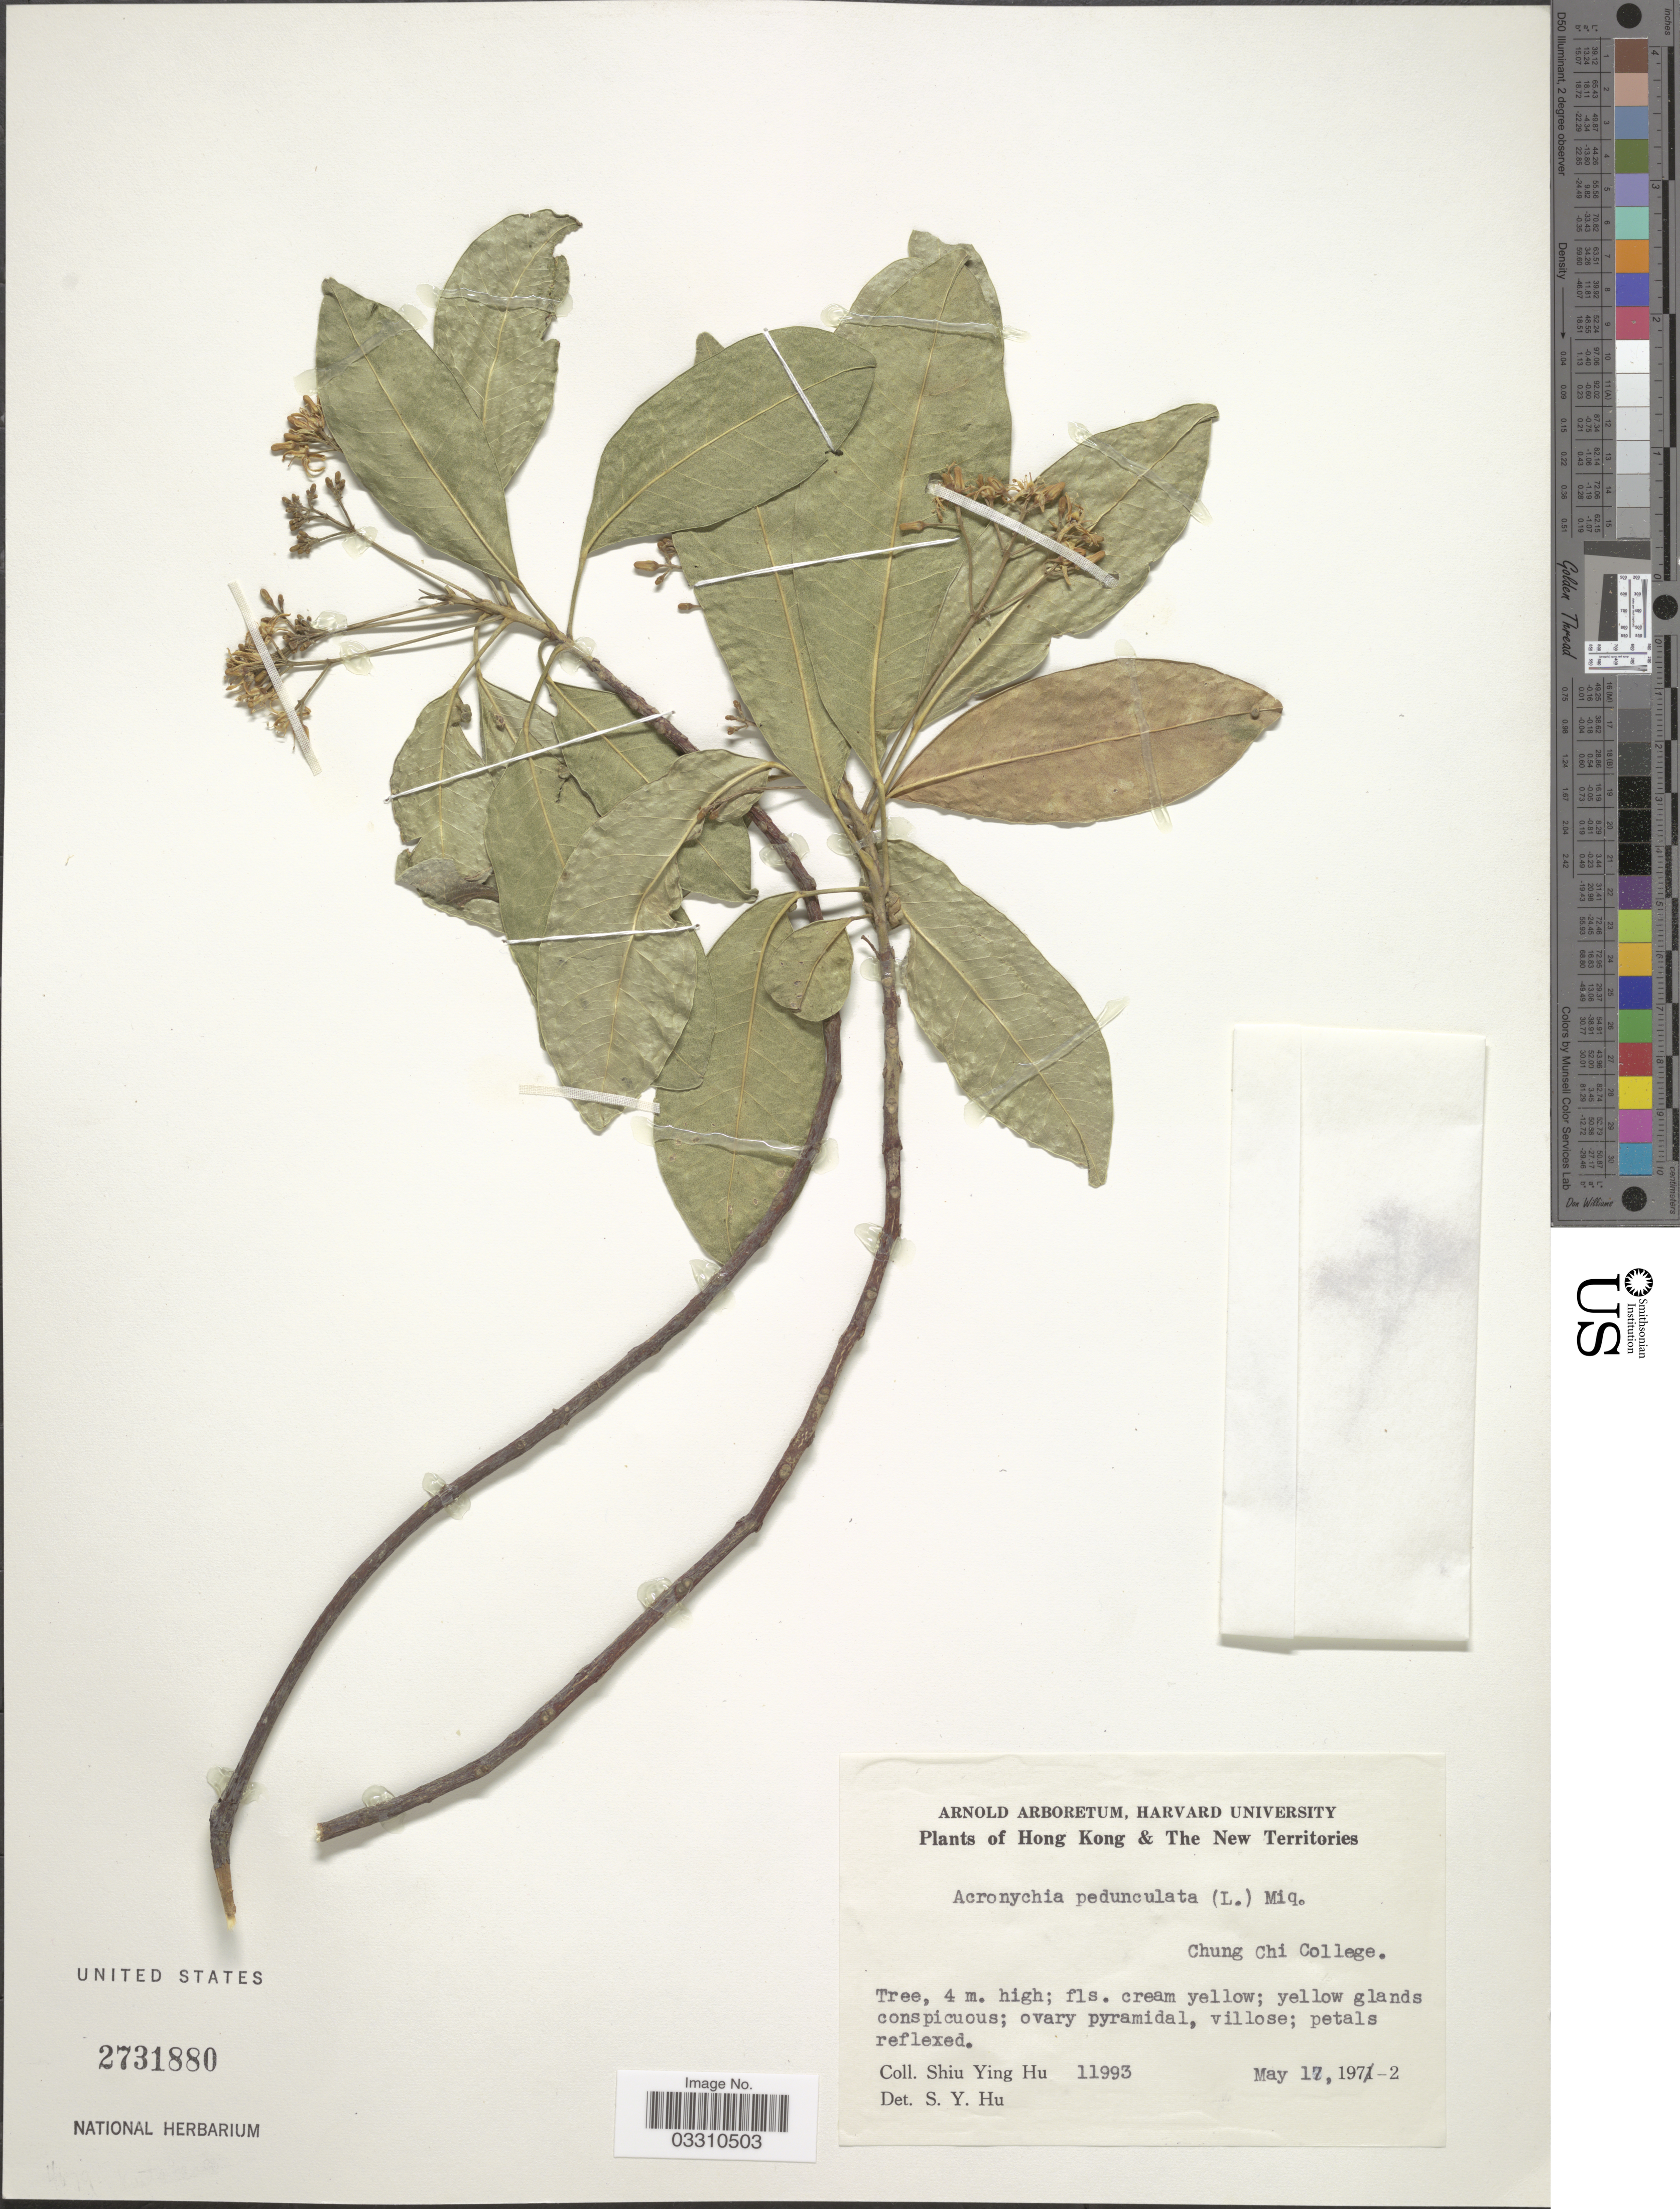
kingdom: Plantae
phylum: Tracheophyta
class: Magnoliopsida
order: Sapindales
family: Rutaceae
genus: Acronychia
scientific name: Acronychia pedunculata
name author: (L.) Miq.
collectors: S. Y. Hu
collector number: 11993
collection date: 1972-05-17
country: China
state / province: Hong Kong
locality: Hong Kong & The New Territories, Chung Chi College.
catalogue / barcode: US 2731880